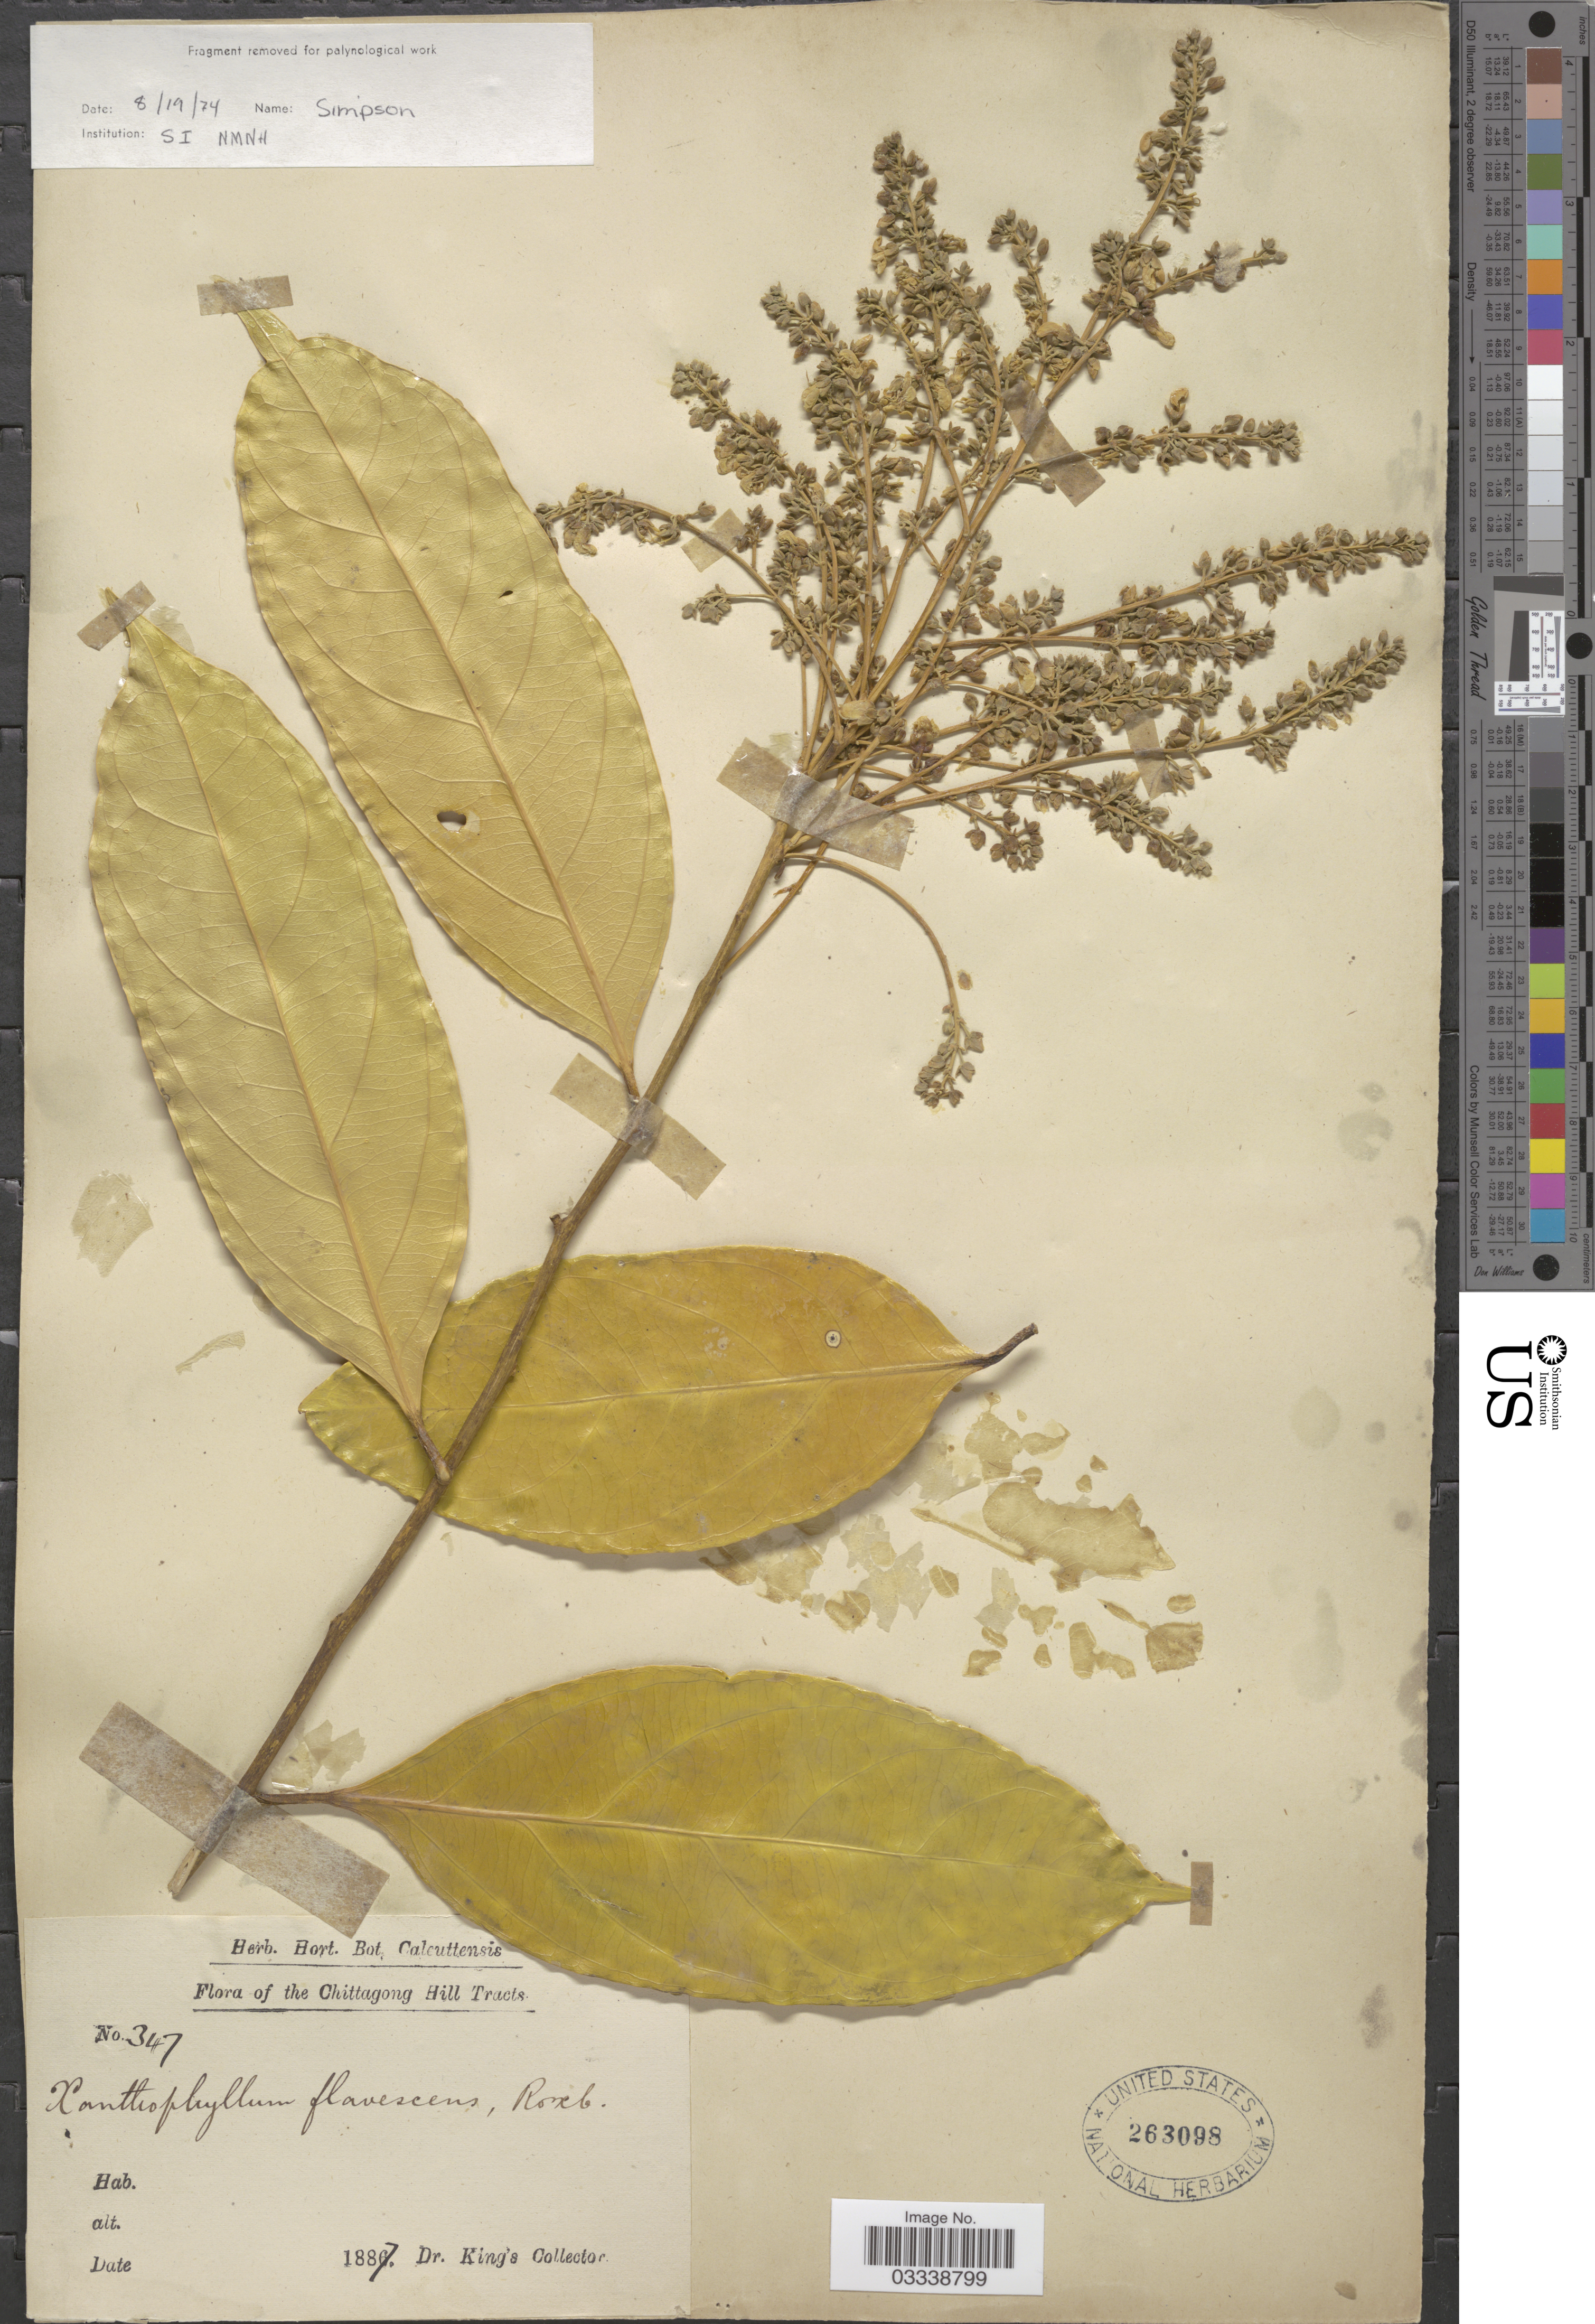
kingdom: Plantae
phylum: Tracheophyta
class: Magnoliopsida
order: Fabales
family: Polygalaceae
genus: Xanthophyllum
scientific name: Xanthophyllum flavescens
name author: Roxb.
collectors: Dr. King's collector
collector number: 347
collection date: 1887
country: Bangladesh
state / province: Chittagong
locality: Chittagong Hill Tracts.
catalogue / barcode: US 263098